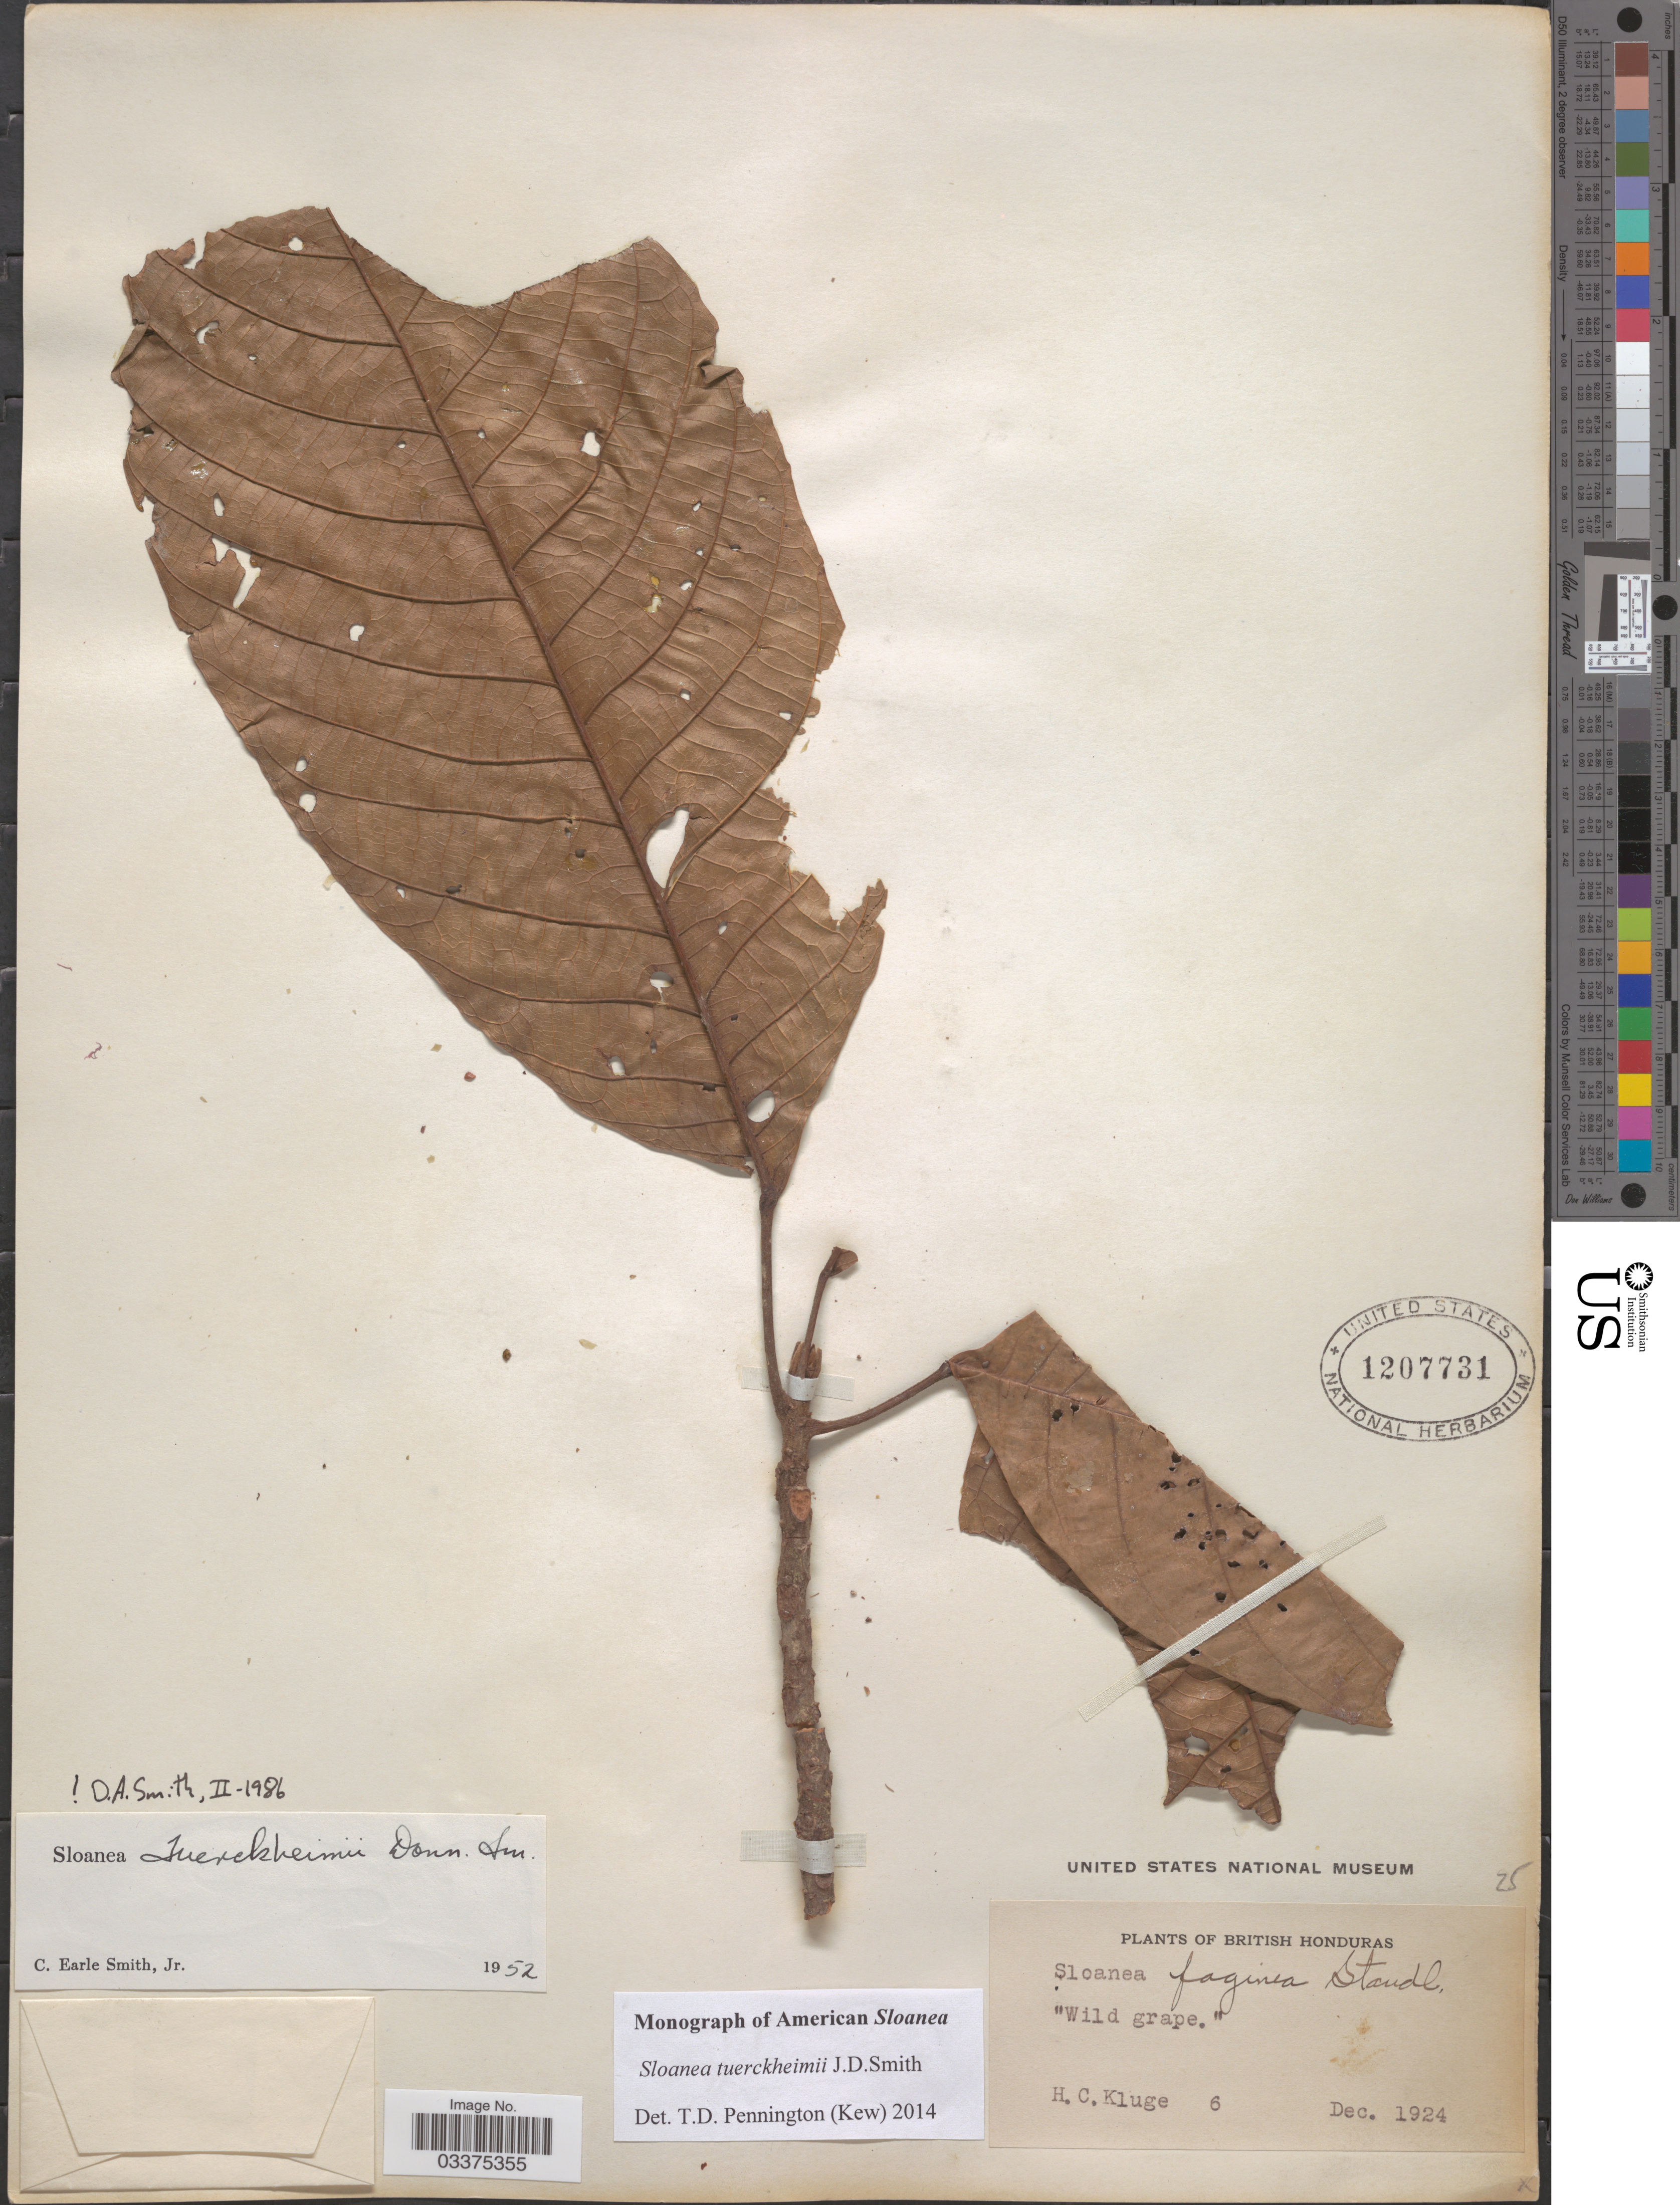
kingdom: Plantae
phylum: Tracheophyta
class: Magnoliopsida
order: Oxalidales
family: Elaeocarpaceae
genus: Sloanea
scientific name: Sloanea tuerckheimii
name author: Donn. Sm.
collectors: H. C. Kluge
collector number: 6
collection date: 1924-12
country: Belize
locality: British Honduras.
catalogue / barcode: US 1207731